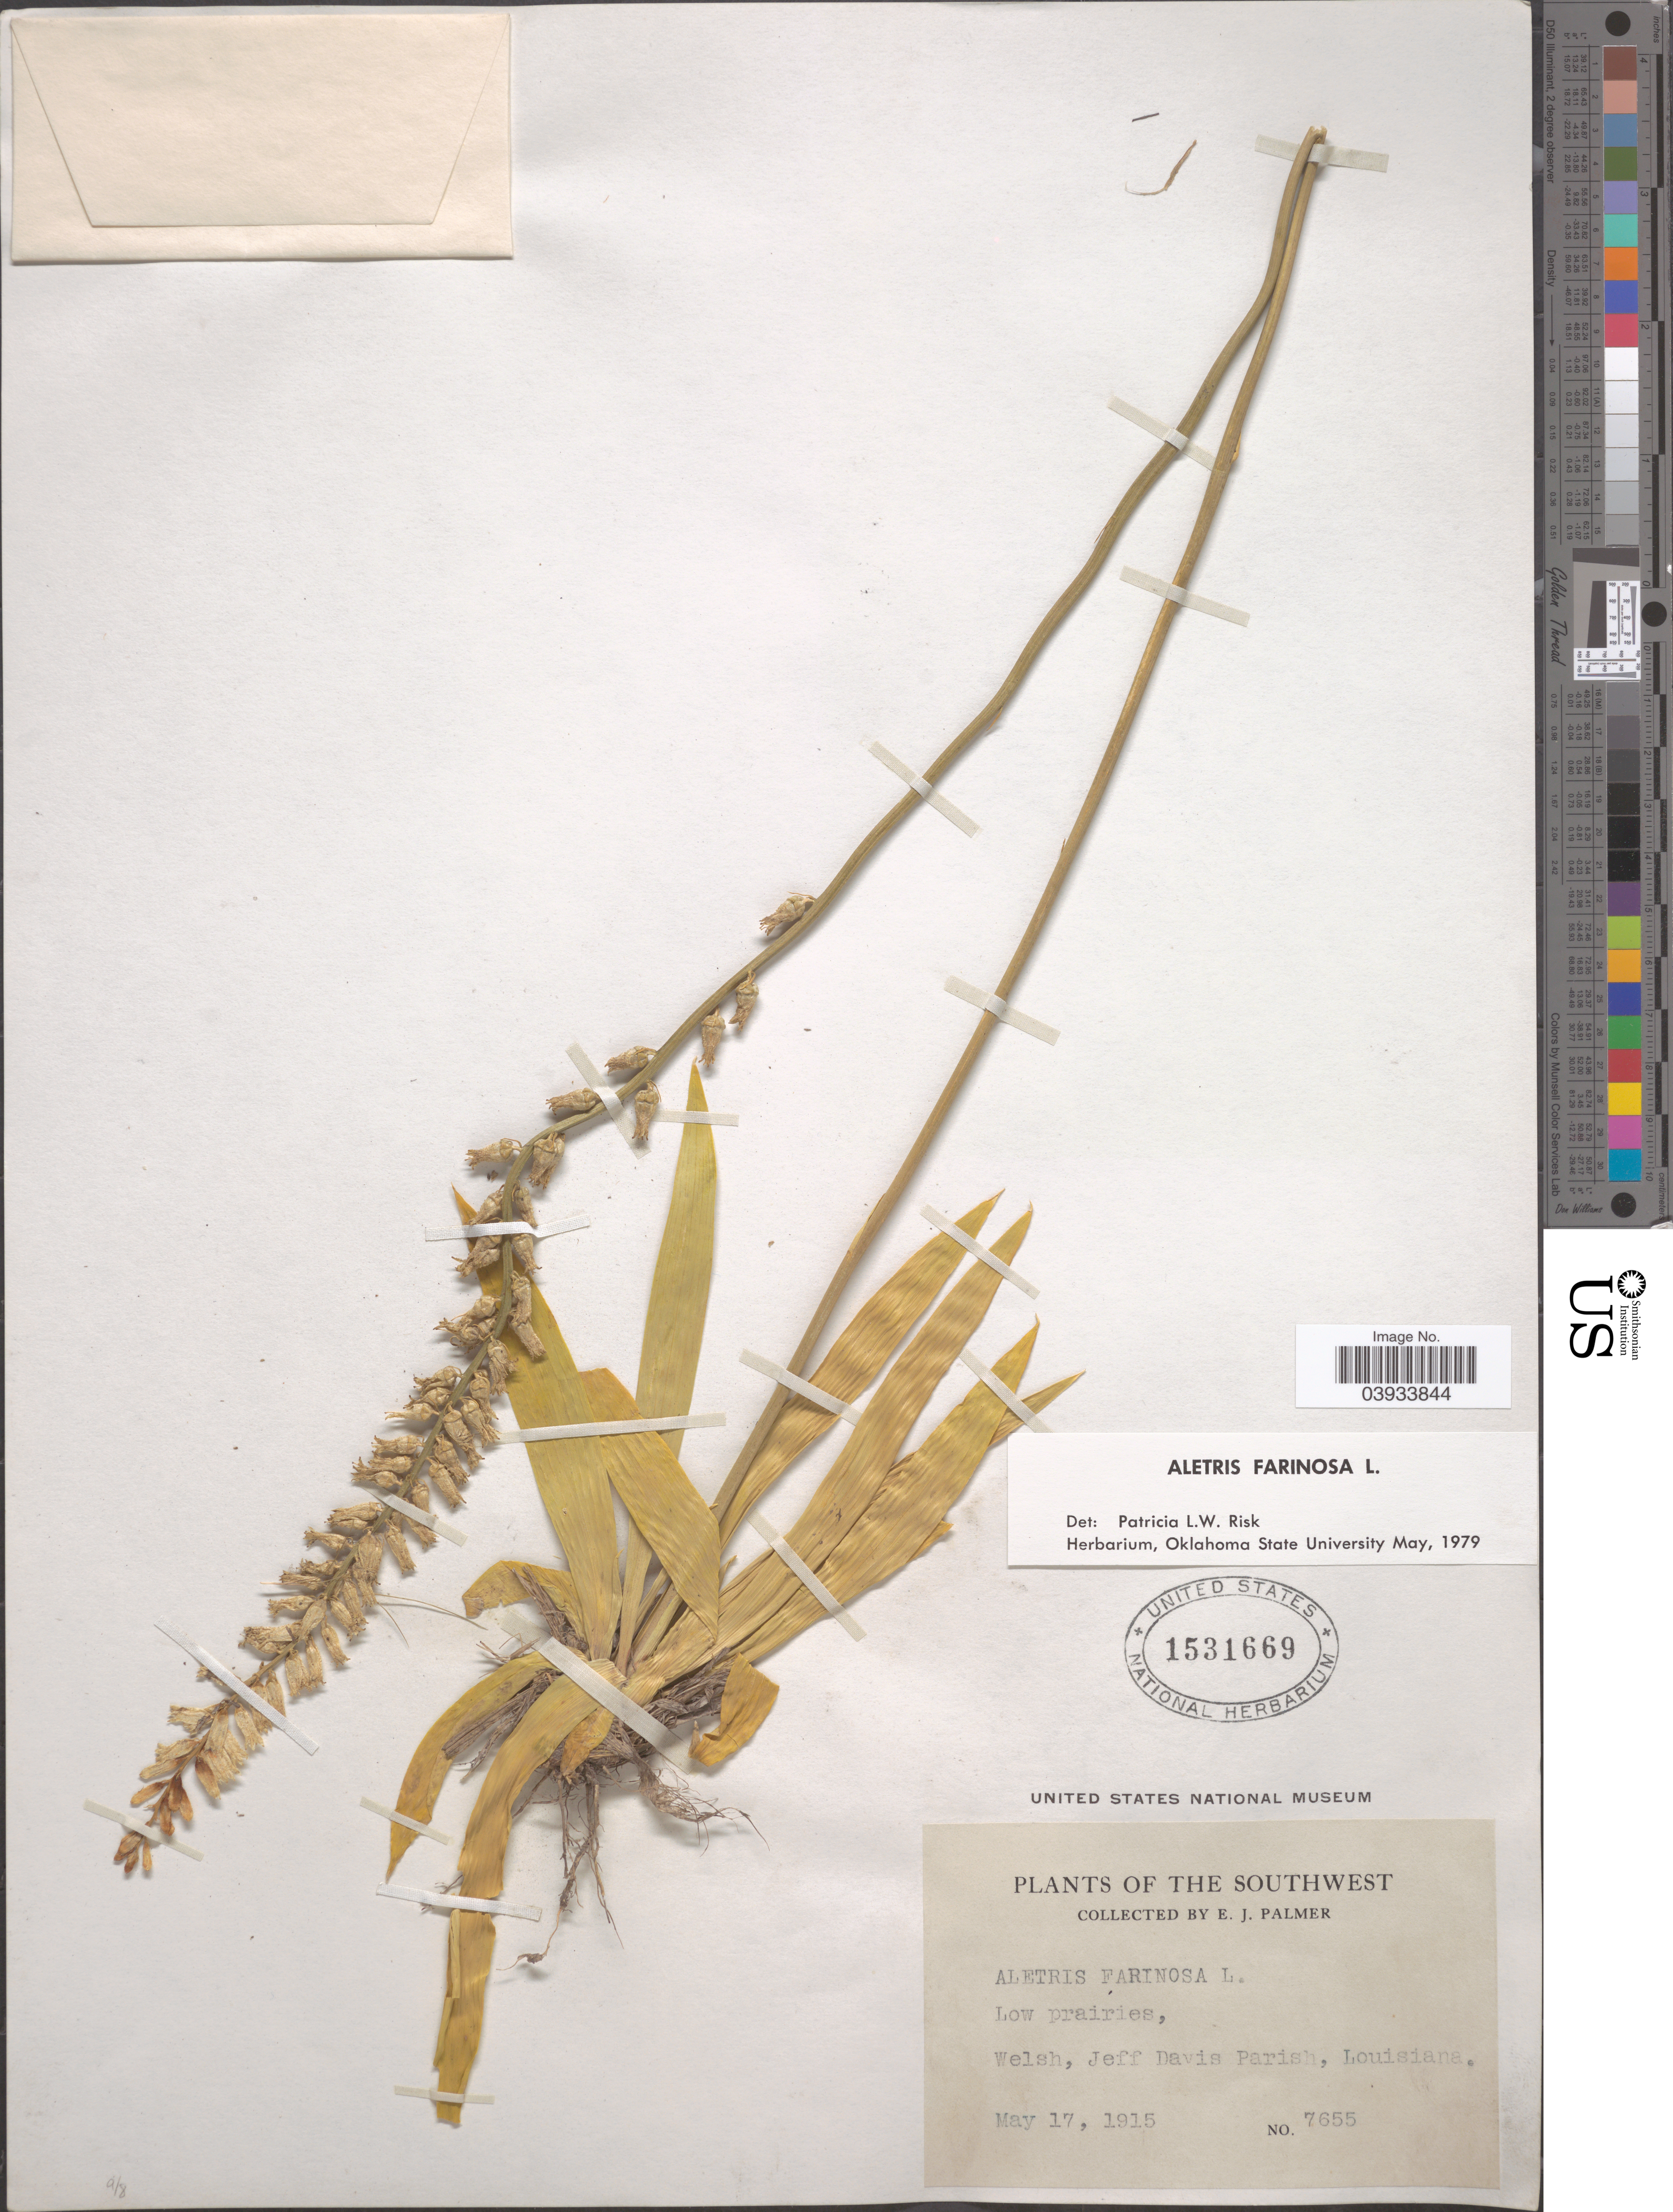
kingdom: Plantae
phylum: Tracheophyta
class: Liliopsida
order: Dioscoreales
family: Nartheciaceae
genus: Aletris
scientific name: Aletris farinosa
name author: L.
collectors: E. J. Palmer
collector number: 7655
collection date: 1915-05-17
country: United States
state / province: Louisiana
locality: The Southwest. Welsh, Jeff Davis Parish.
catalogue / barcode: US 1531669